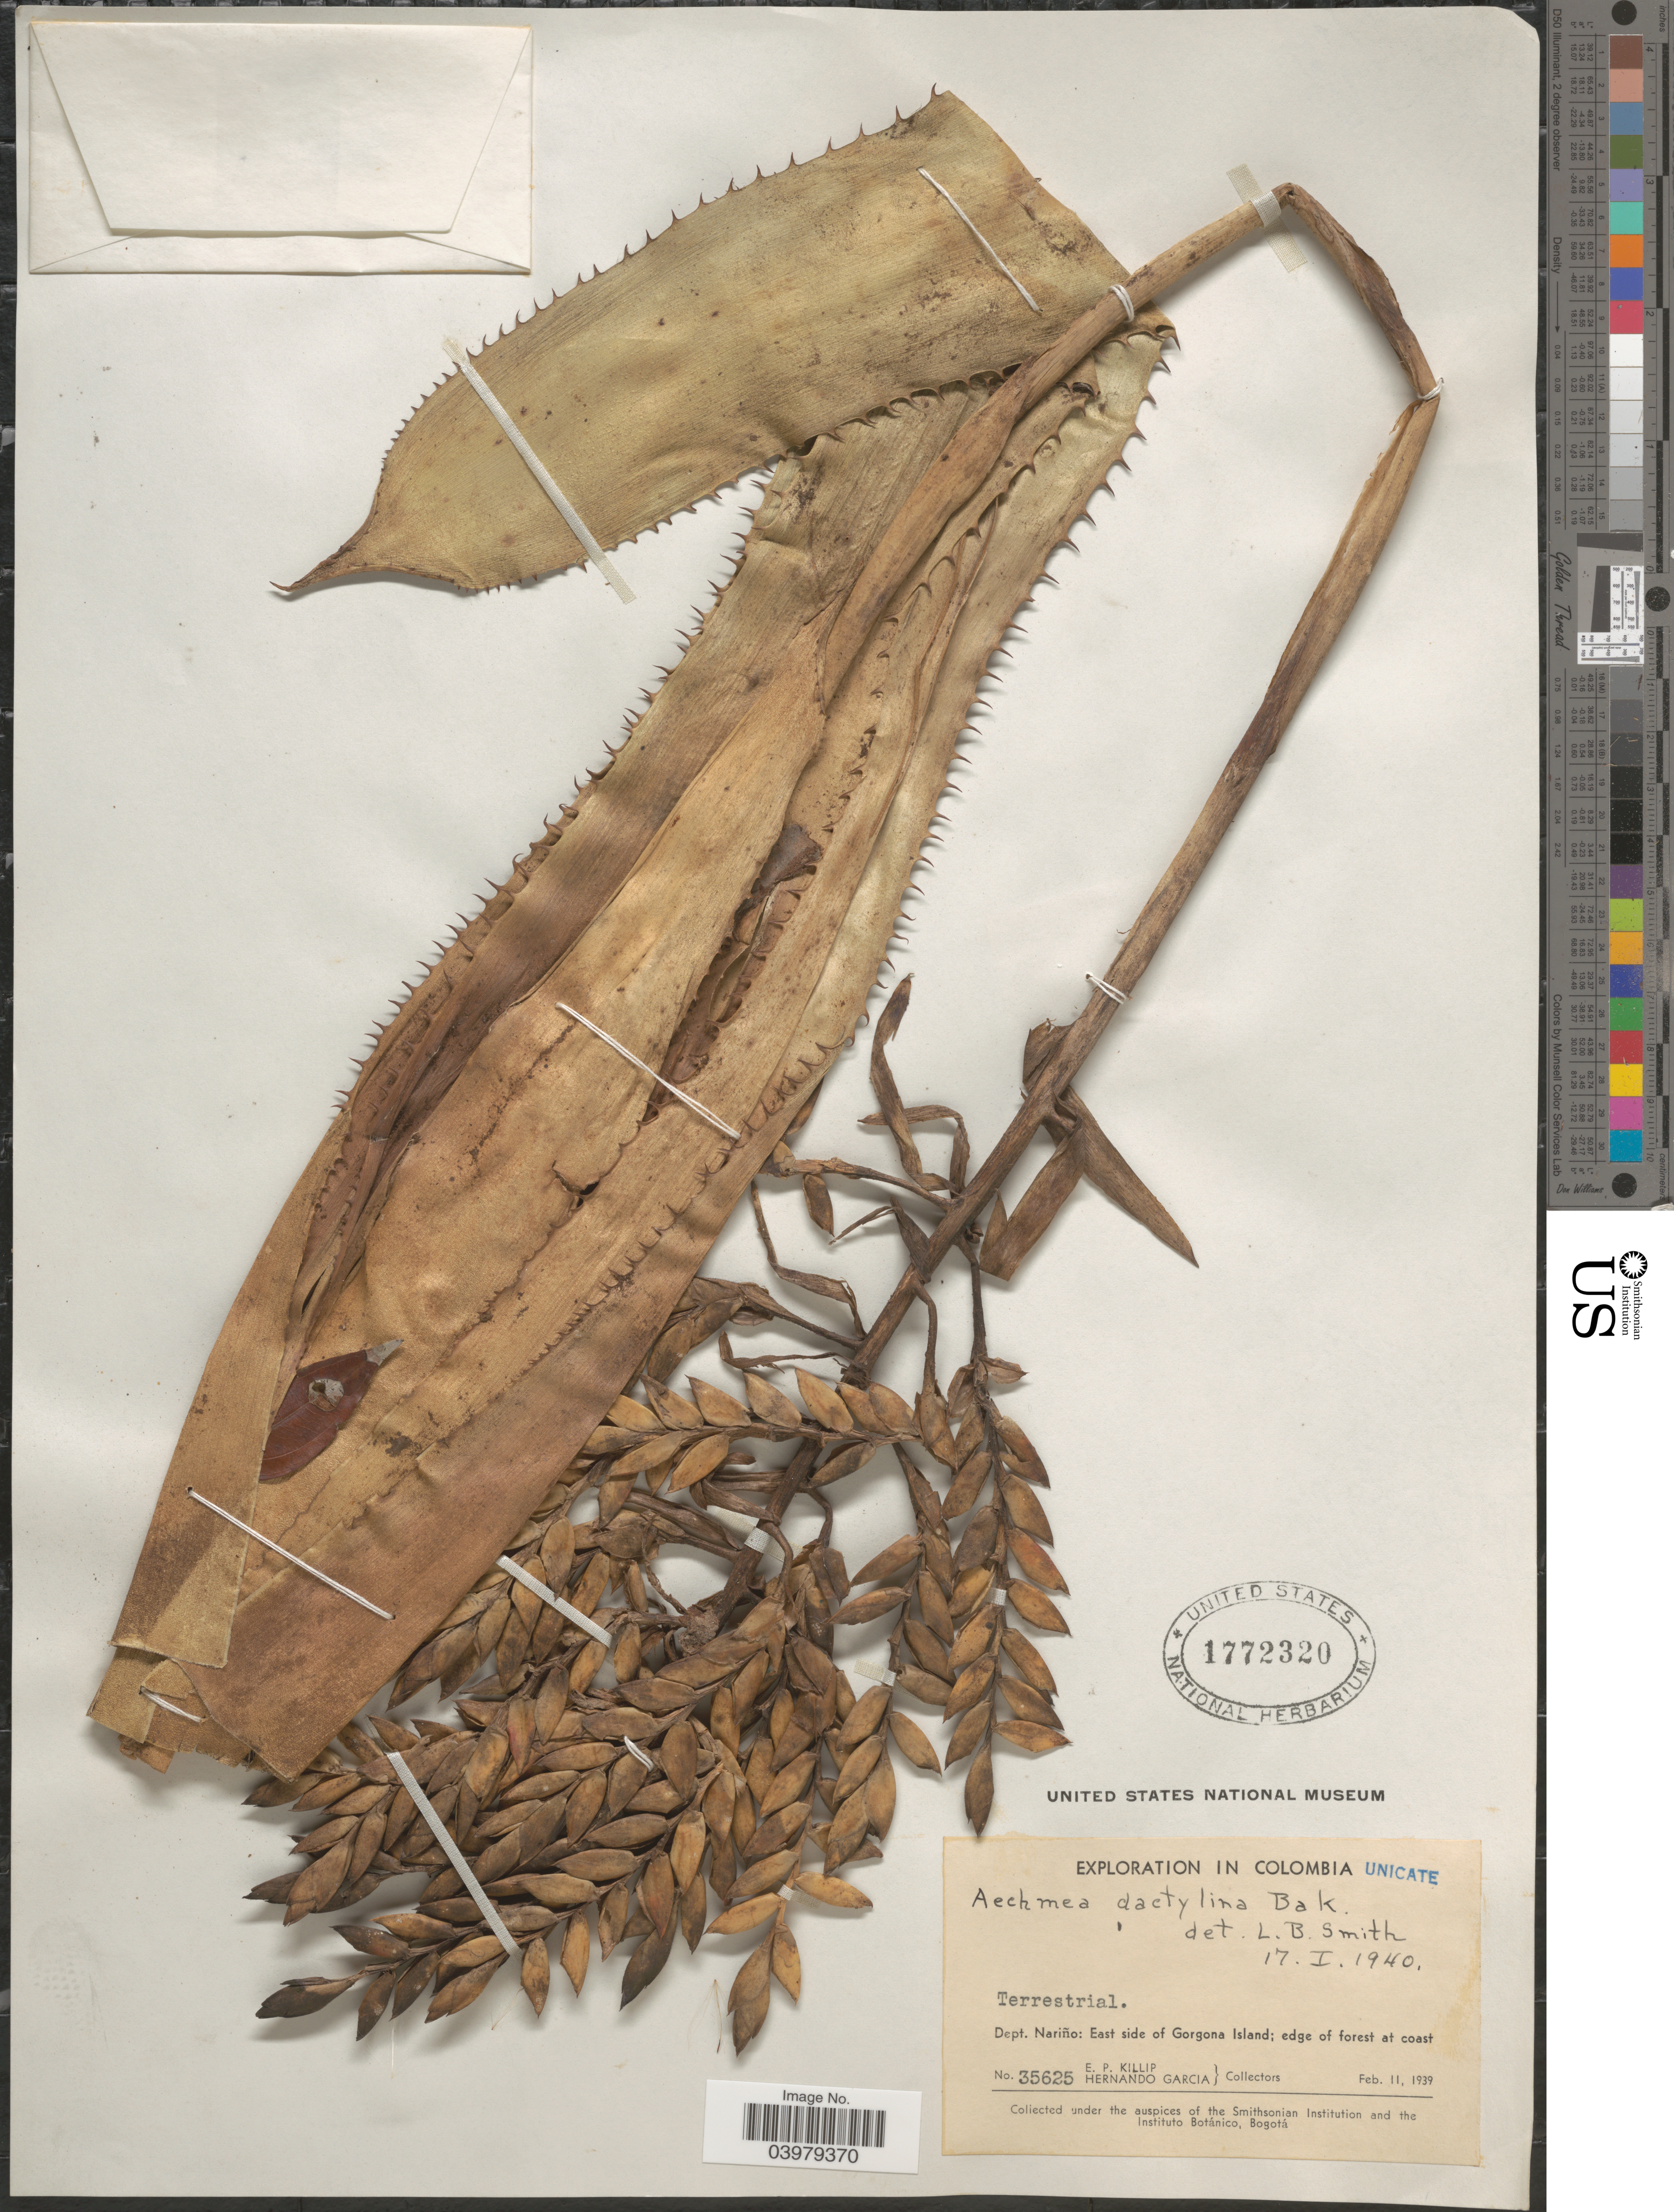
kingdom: Plantae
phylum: Tracheophyta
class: Liliopsida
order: Poales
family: Bromeliaceae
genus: Aechmea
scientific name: Aechmea dactylina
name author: Baker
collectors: E. P. Killip & H. Garcia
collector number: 35625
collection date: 1939-02-11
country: Colombia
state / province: Nariño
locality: Dept. Nariño: East side of Gorgona Island.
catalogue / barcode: US 1772320